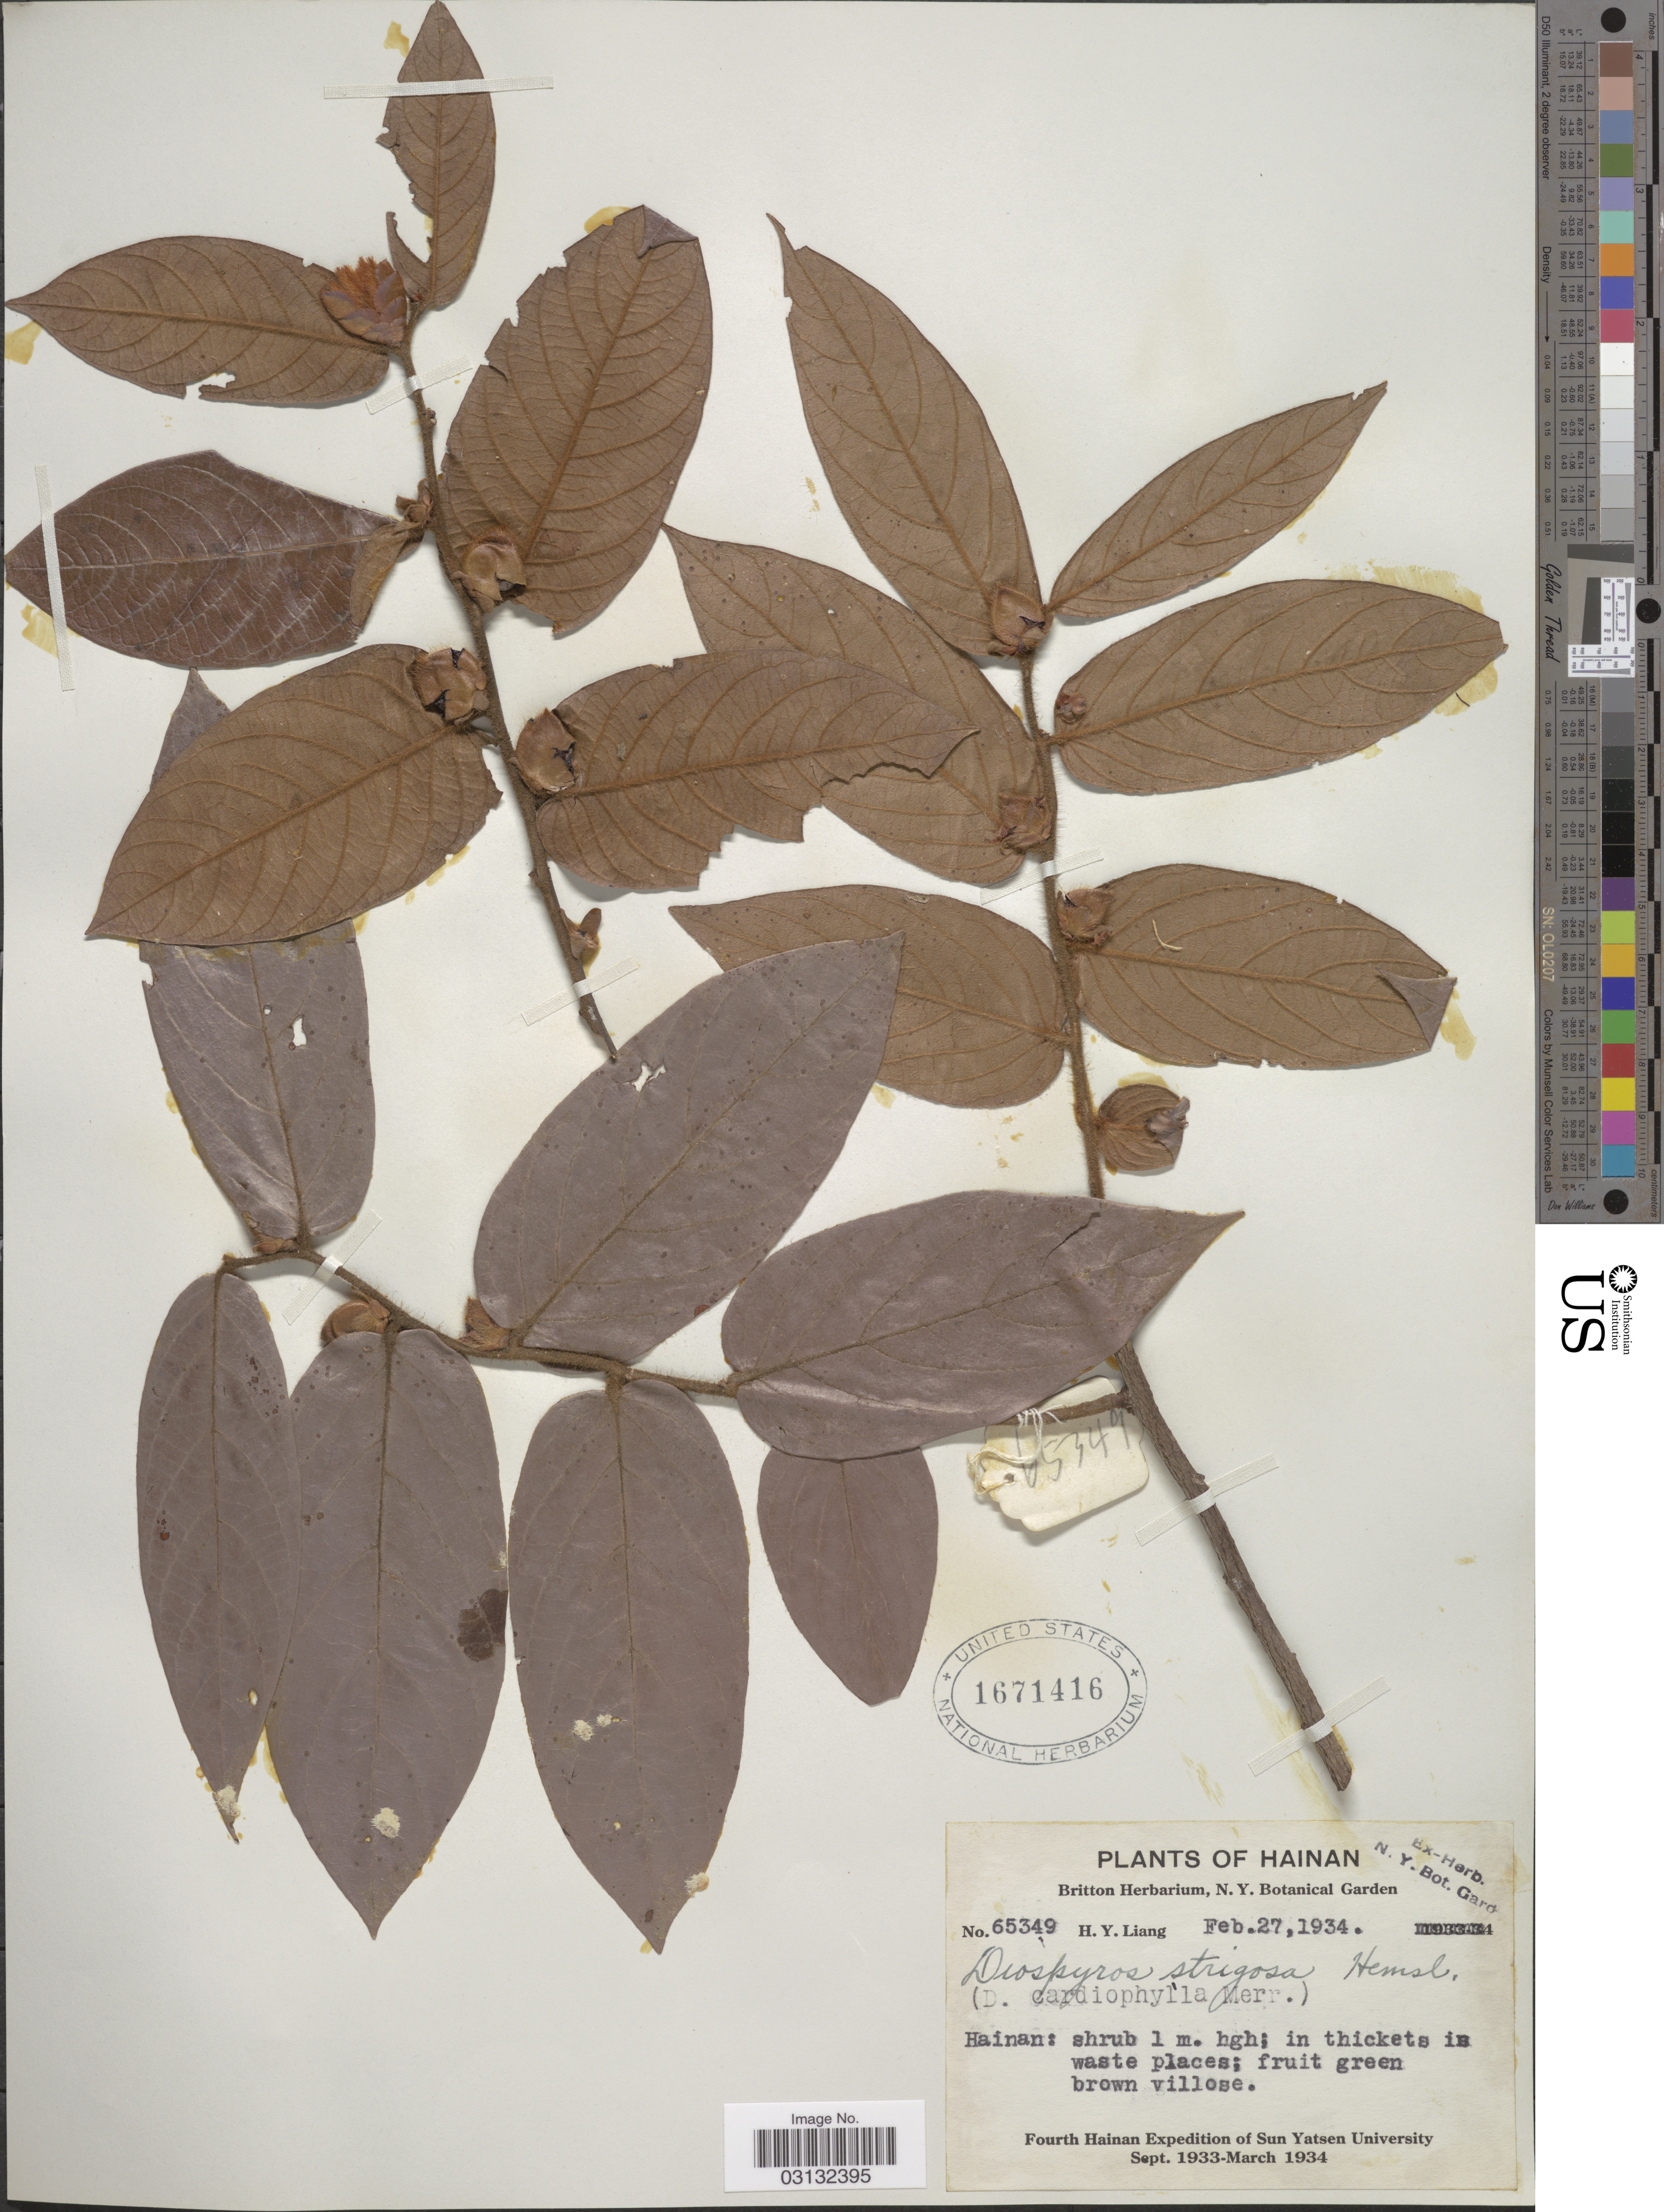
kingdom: Plantae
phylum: Tracheophyta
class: Magnoliopsida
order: Ericales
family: Ebenaceae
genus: Diospyros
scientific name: Diospyros strigosa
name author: Hemsl.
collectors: H. Y. Liang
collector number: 65349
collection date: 1934-02-27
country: China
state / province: Hainan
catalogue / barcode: US 1671416